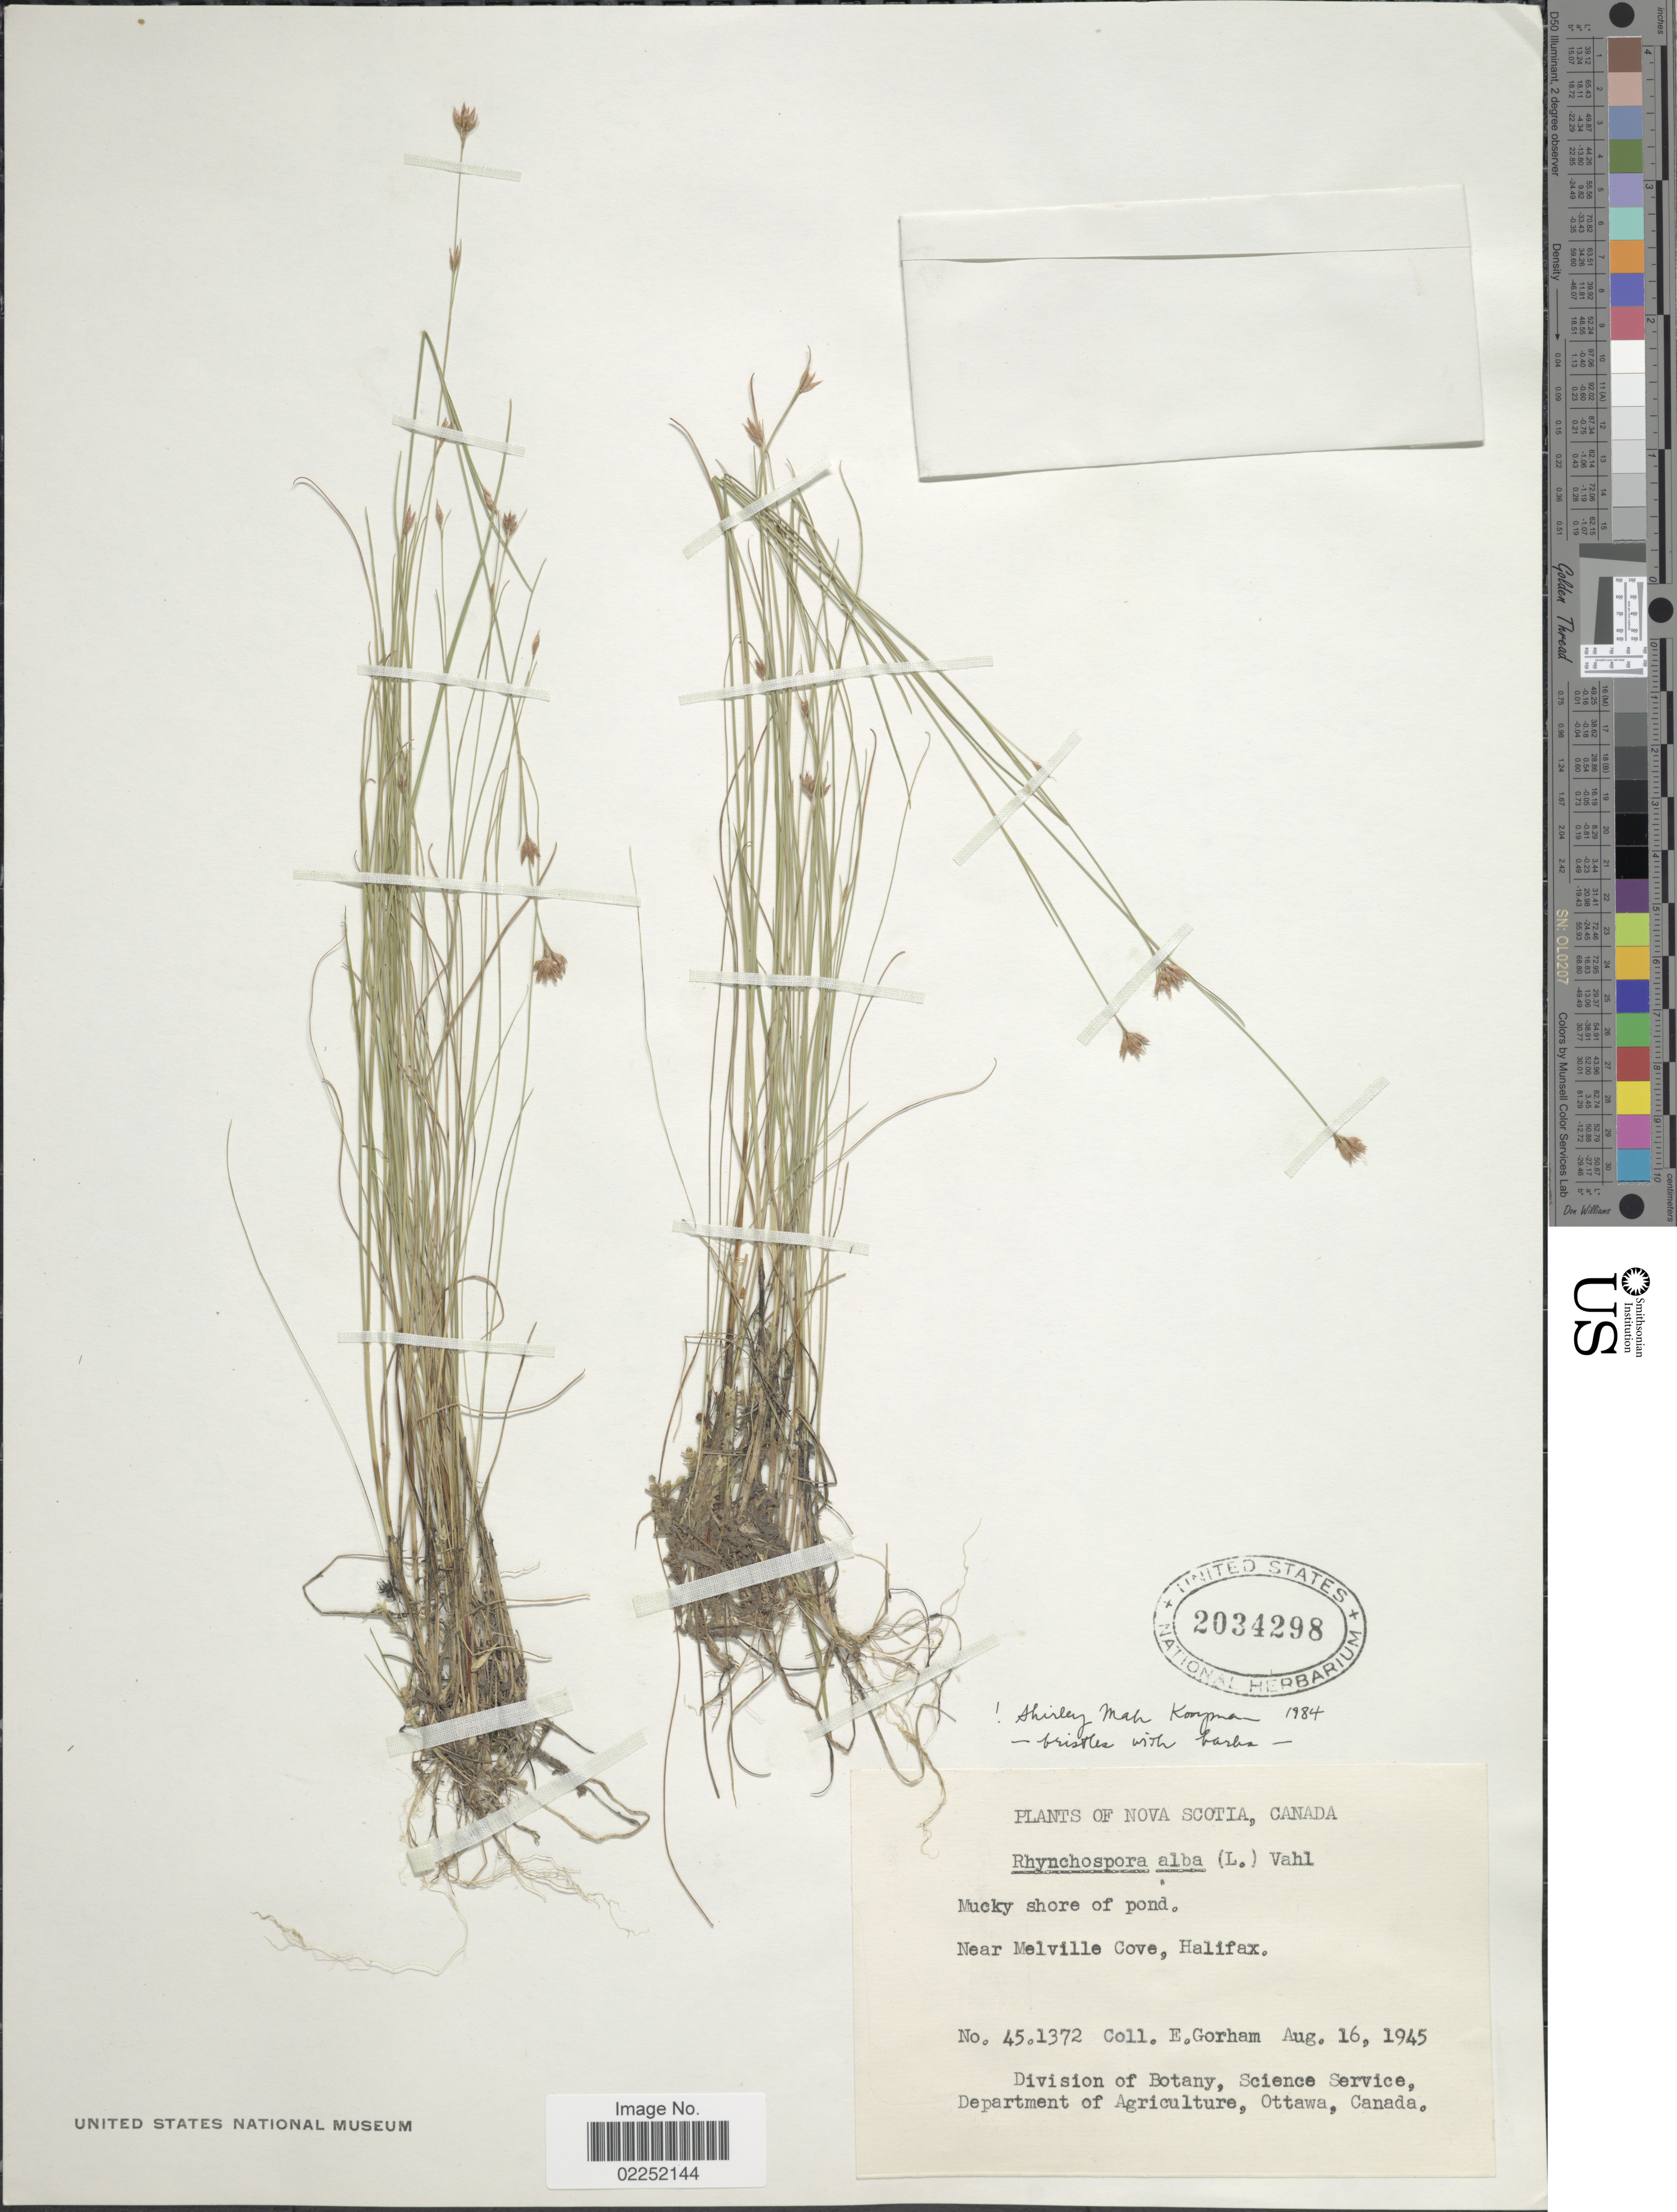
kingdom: Plantae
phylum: Tracheophyta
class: Liliopsida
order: Poales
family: Cyperaceae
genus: Rhynchospora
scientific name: Rhynchospora alba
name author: (L.) Vahl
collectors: E. Gorham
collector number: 45.1372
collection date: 1945-08-16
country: Canada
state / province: Nova Scotia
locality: Mucky shore of pond, Near Melville Cove, Halifax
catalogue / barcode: US 2034298